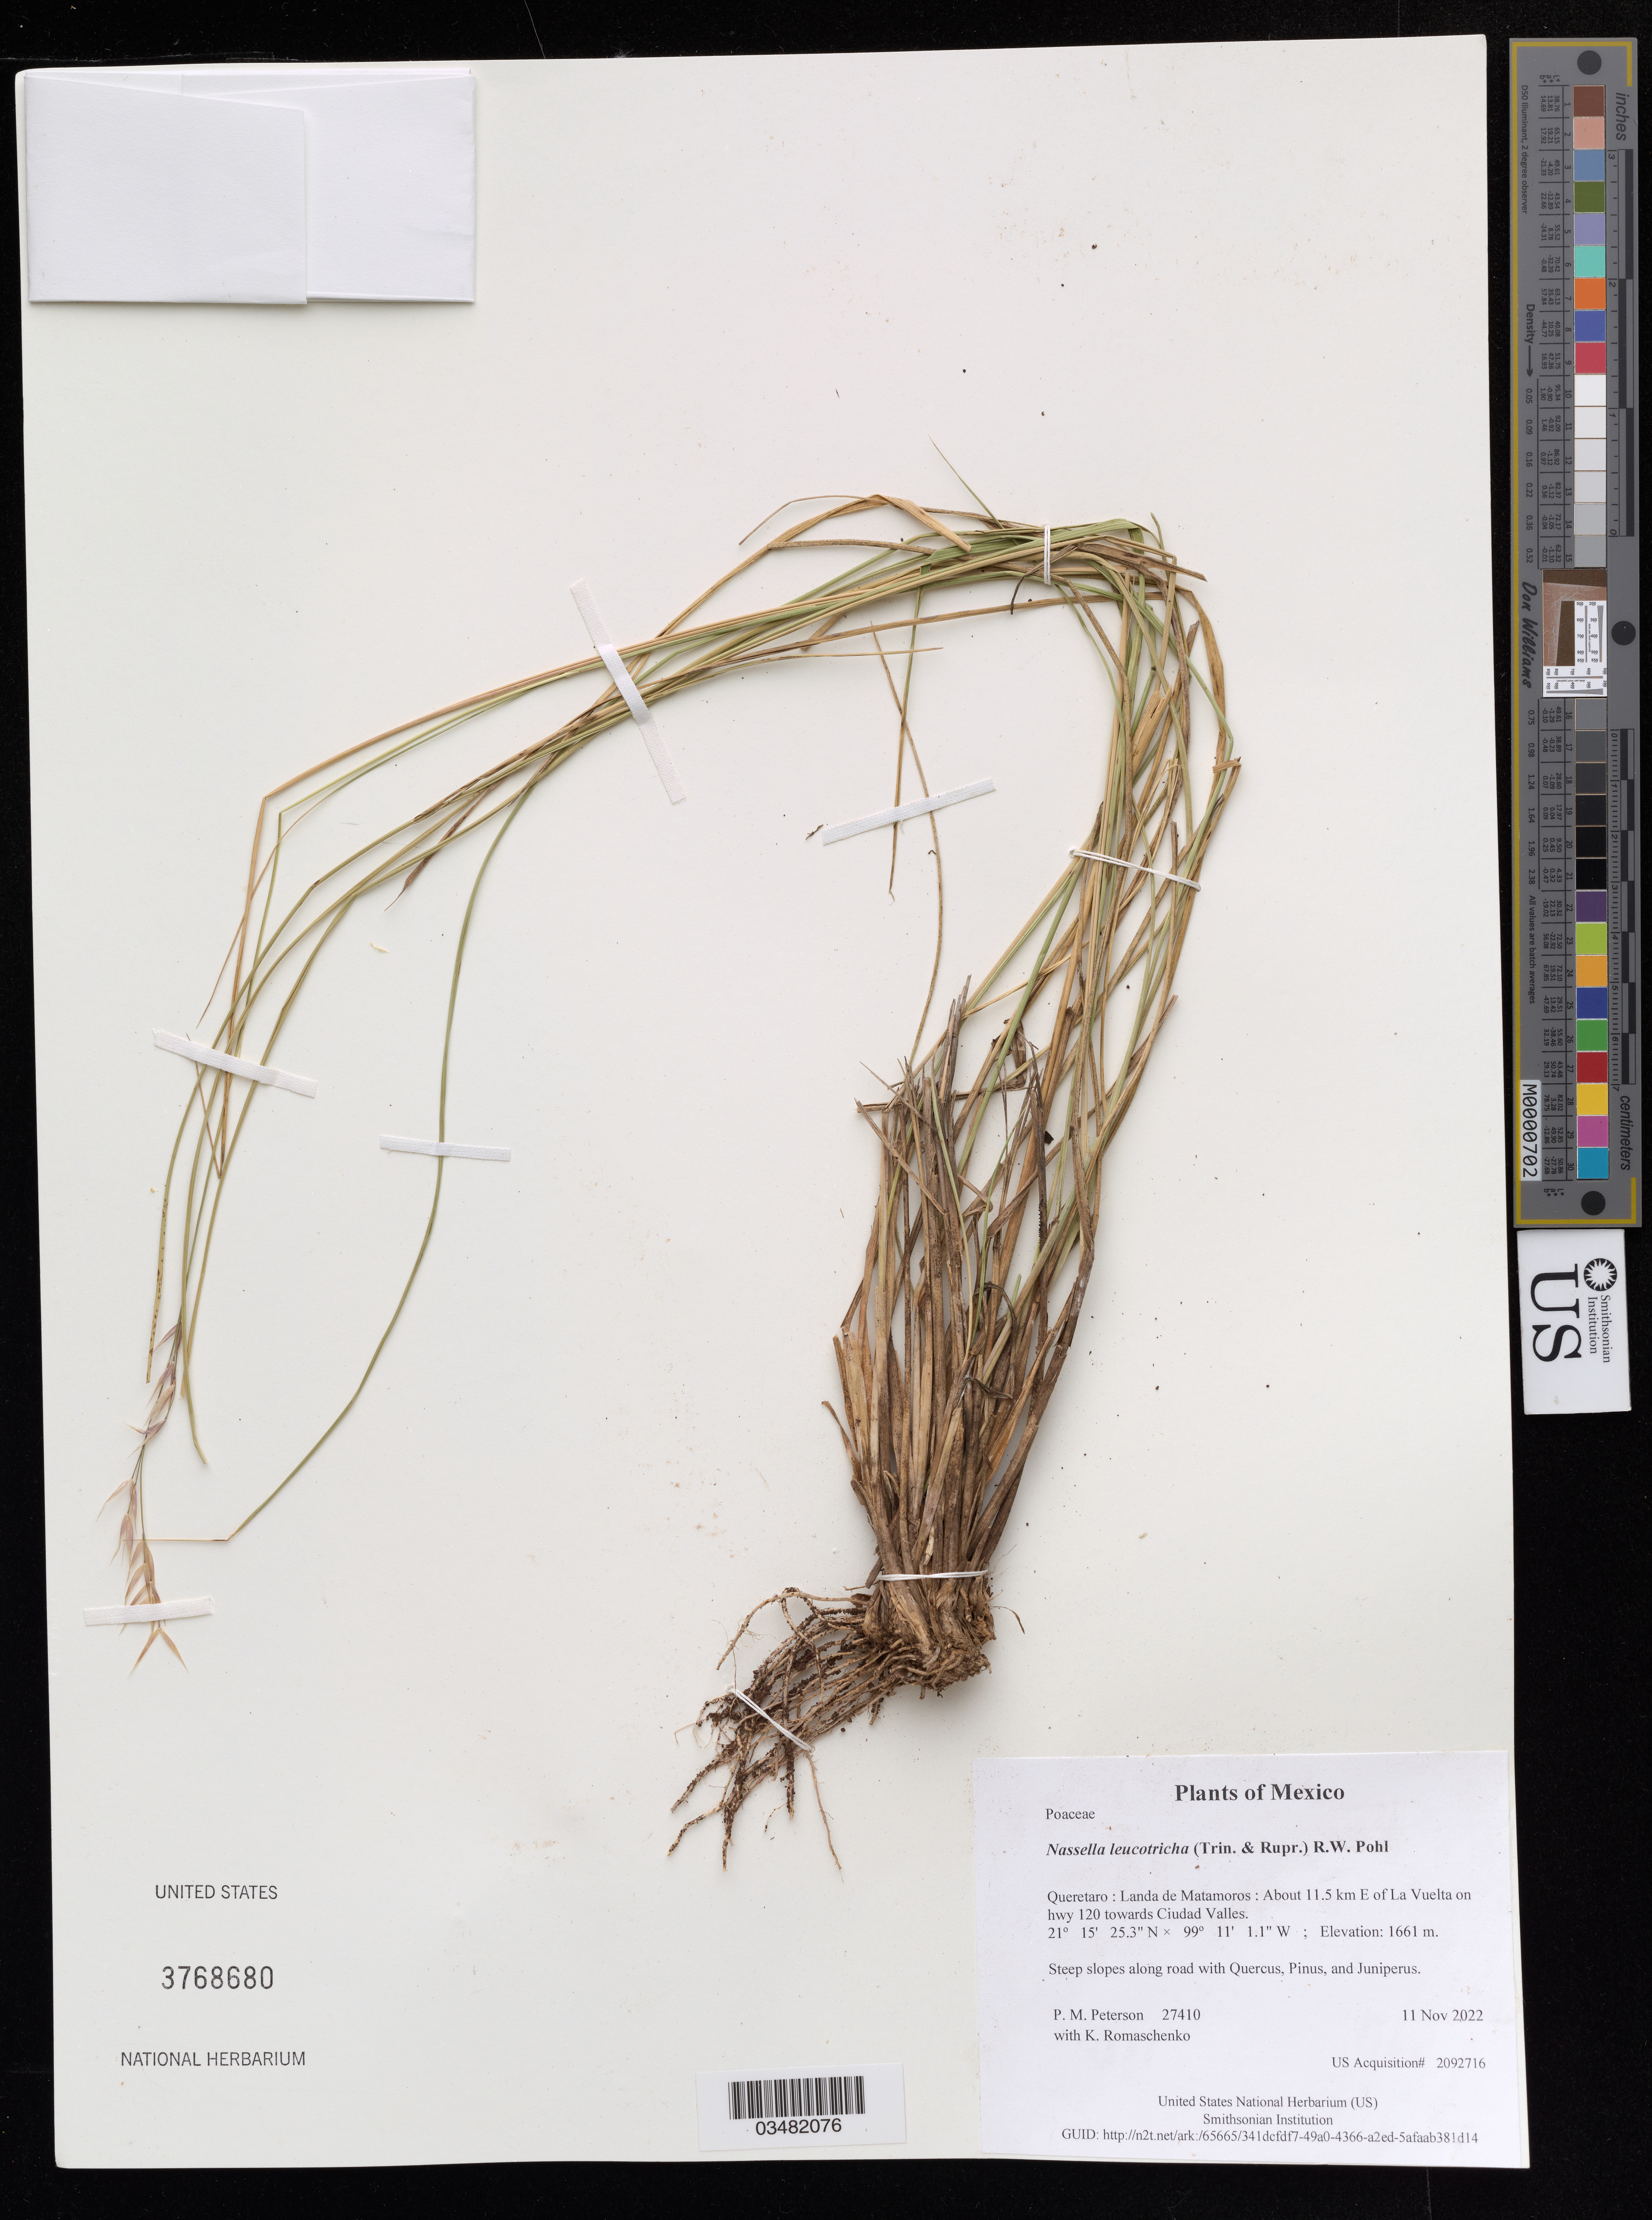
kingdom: Plantae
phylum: Tracheophyta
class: Liliopsida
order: Poales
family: Poaceae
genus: Nassella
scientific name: Nassella leucotricha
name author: (Trin. & Rupr.) R.W. Pohl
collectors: P. M. Peterson & K. Romaschenko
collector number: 27410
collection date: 2022-11-11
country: México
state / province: Queretaro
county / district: Landa de Matamoros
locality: About 11.5 km E of La Vuelta on hwy 120 towards Ciudad Valles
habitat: Steep slopes along road with Quercus, Pinus, and Juniperus.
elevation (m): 1661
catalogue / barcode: US 3768680